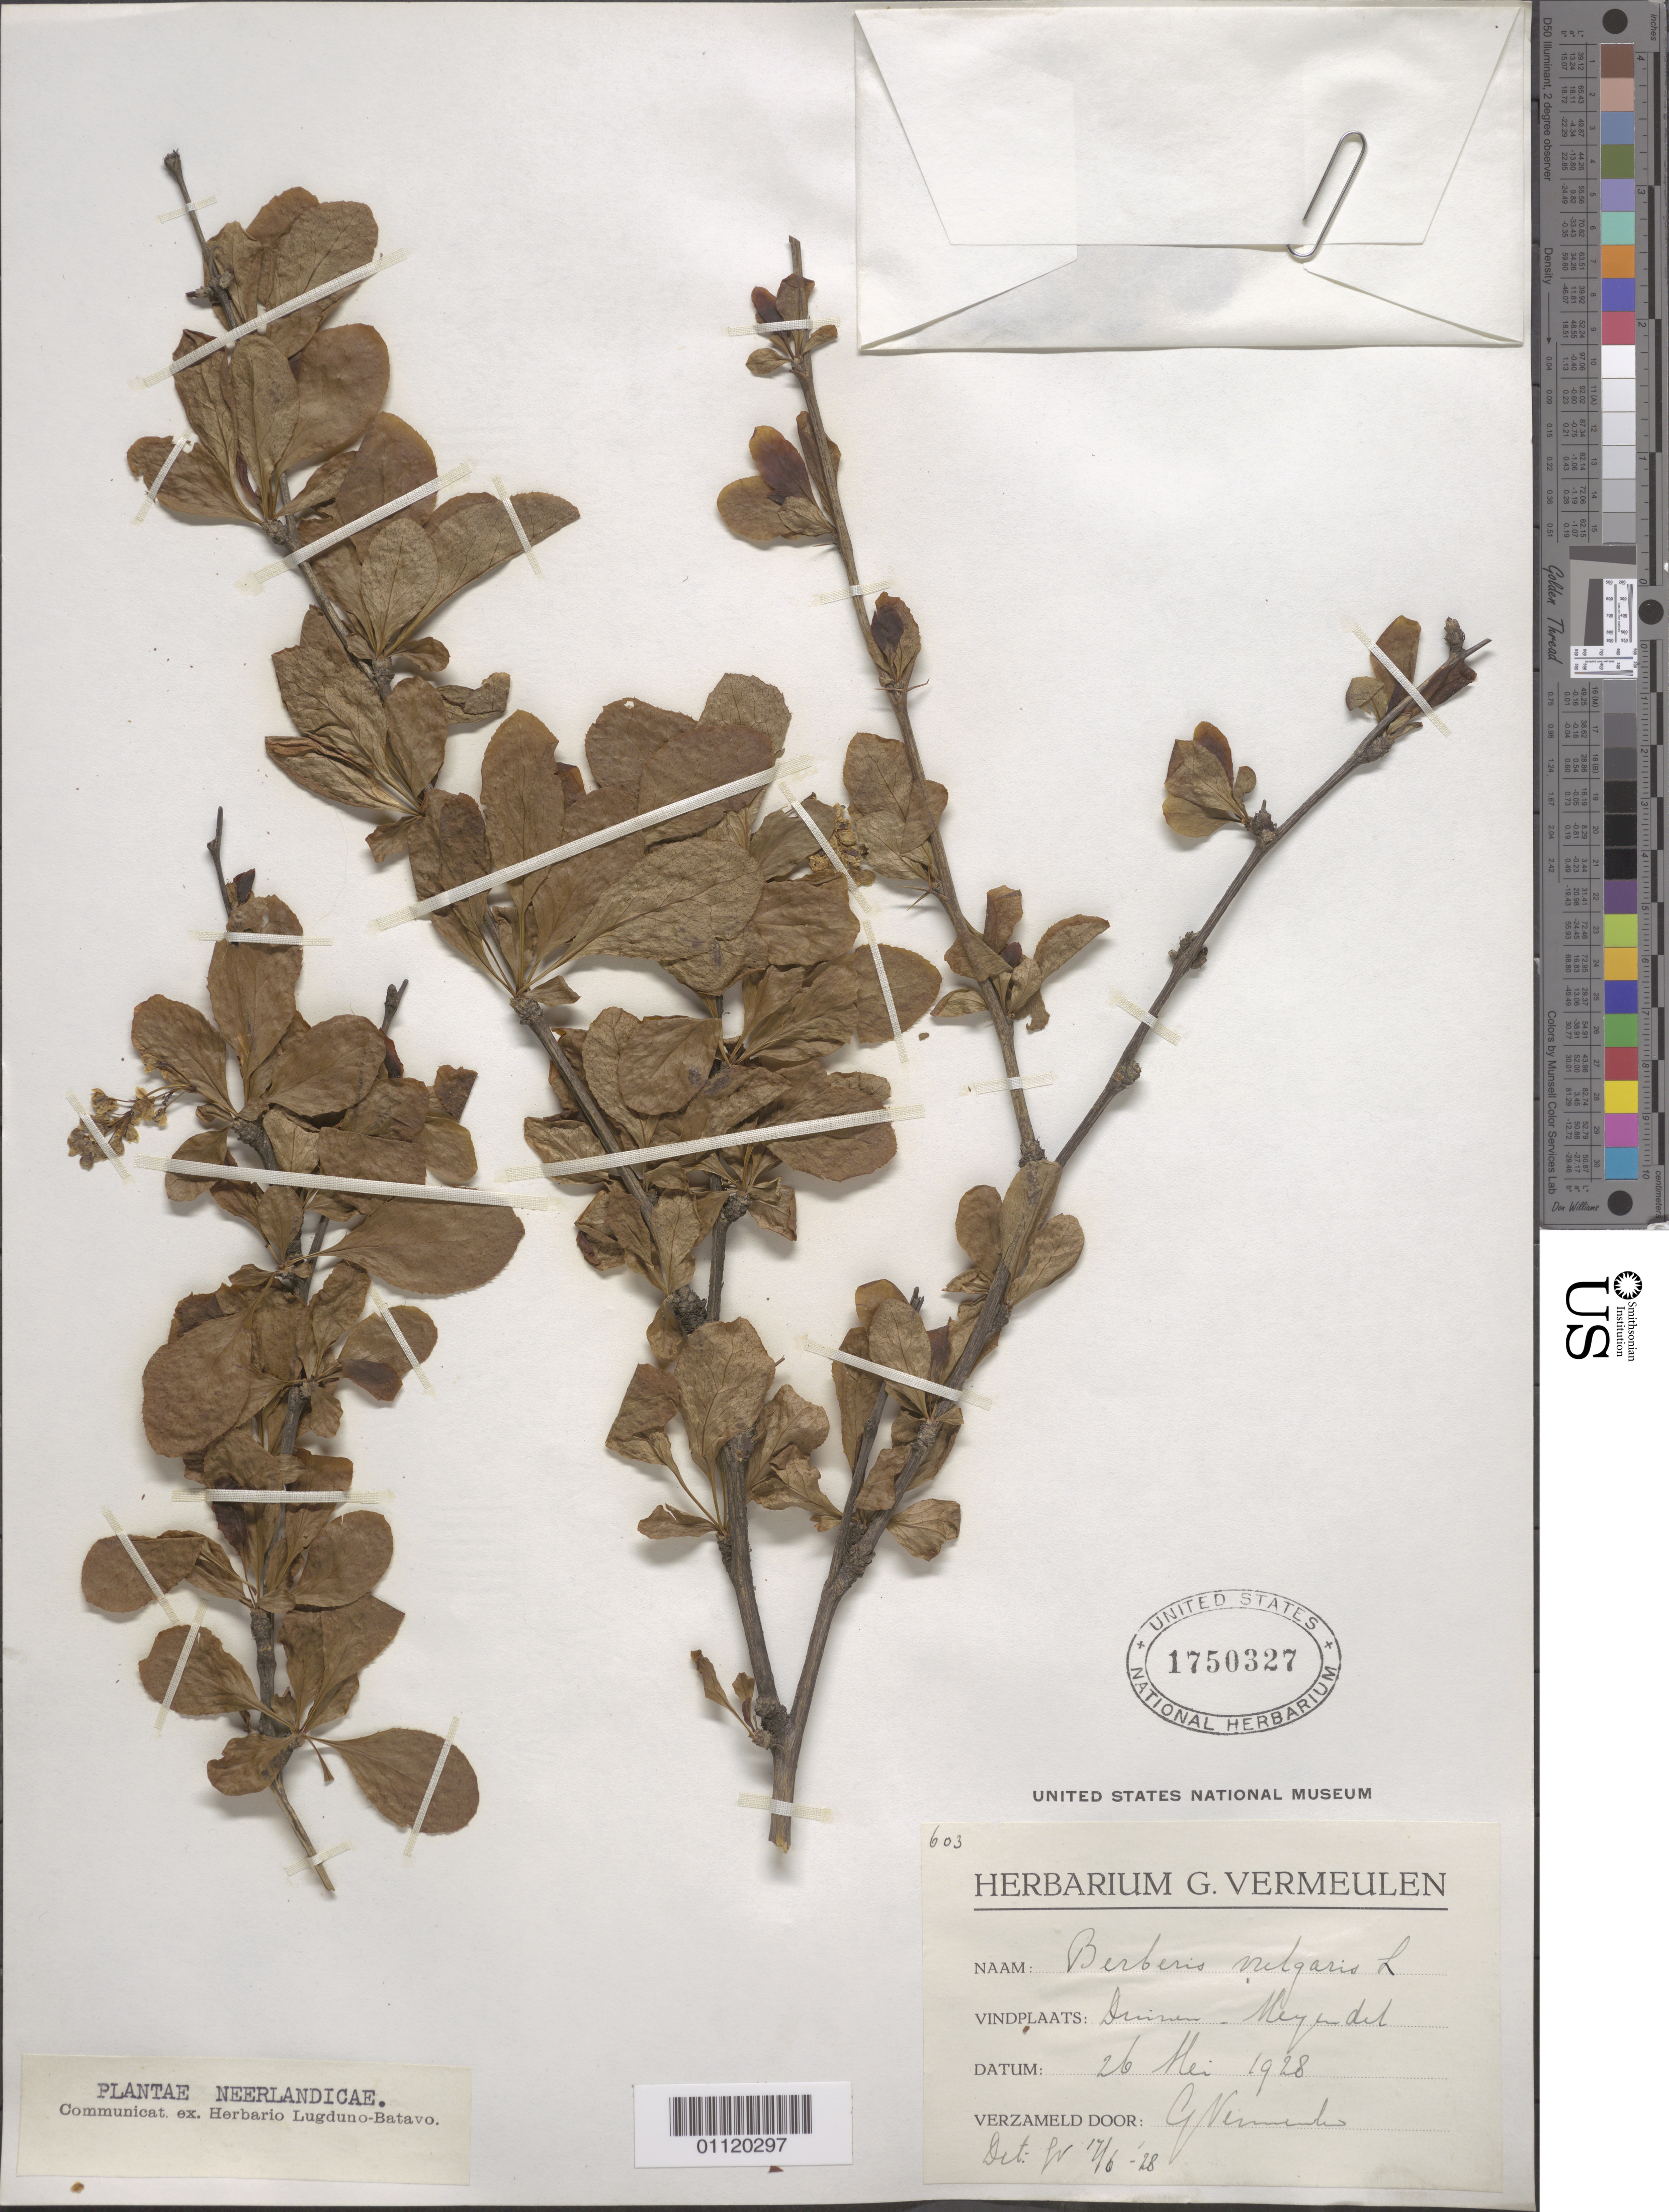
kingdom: Plantae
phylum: Tracheophyta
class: Magnoliopsida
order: Ranunculales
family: Berberidaceae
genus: Berberis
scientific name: Berberis vulgaris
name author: L.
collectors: G. Vermeulen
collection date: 1928-05-26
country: Netherlands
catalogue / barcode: US 1750327